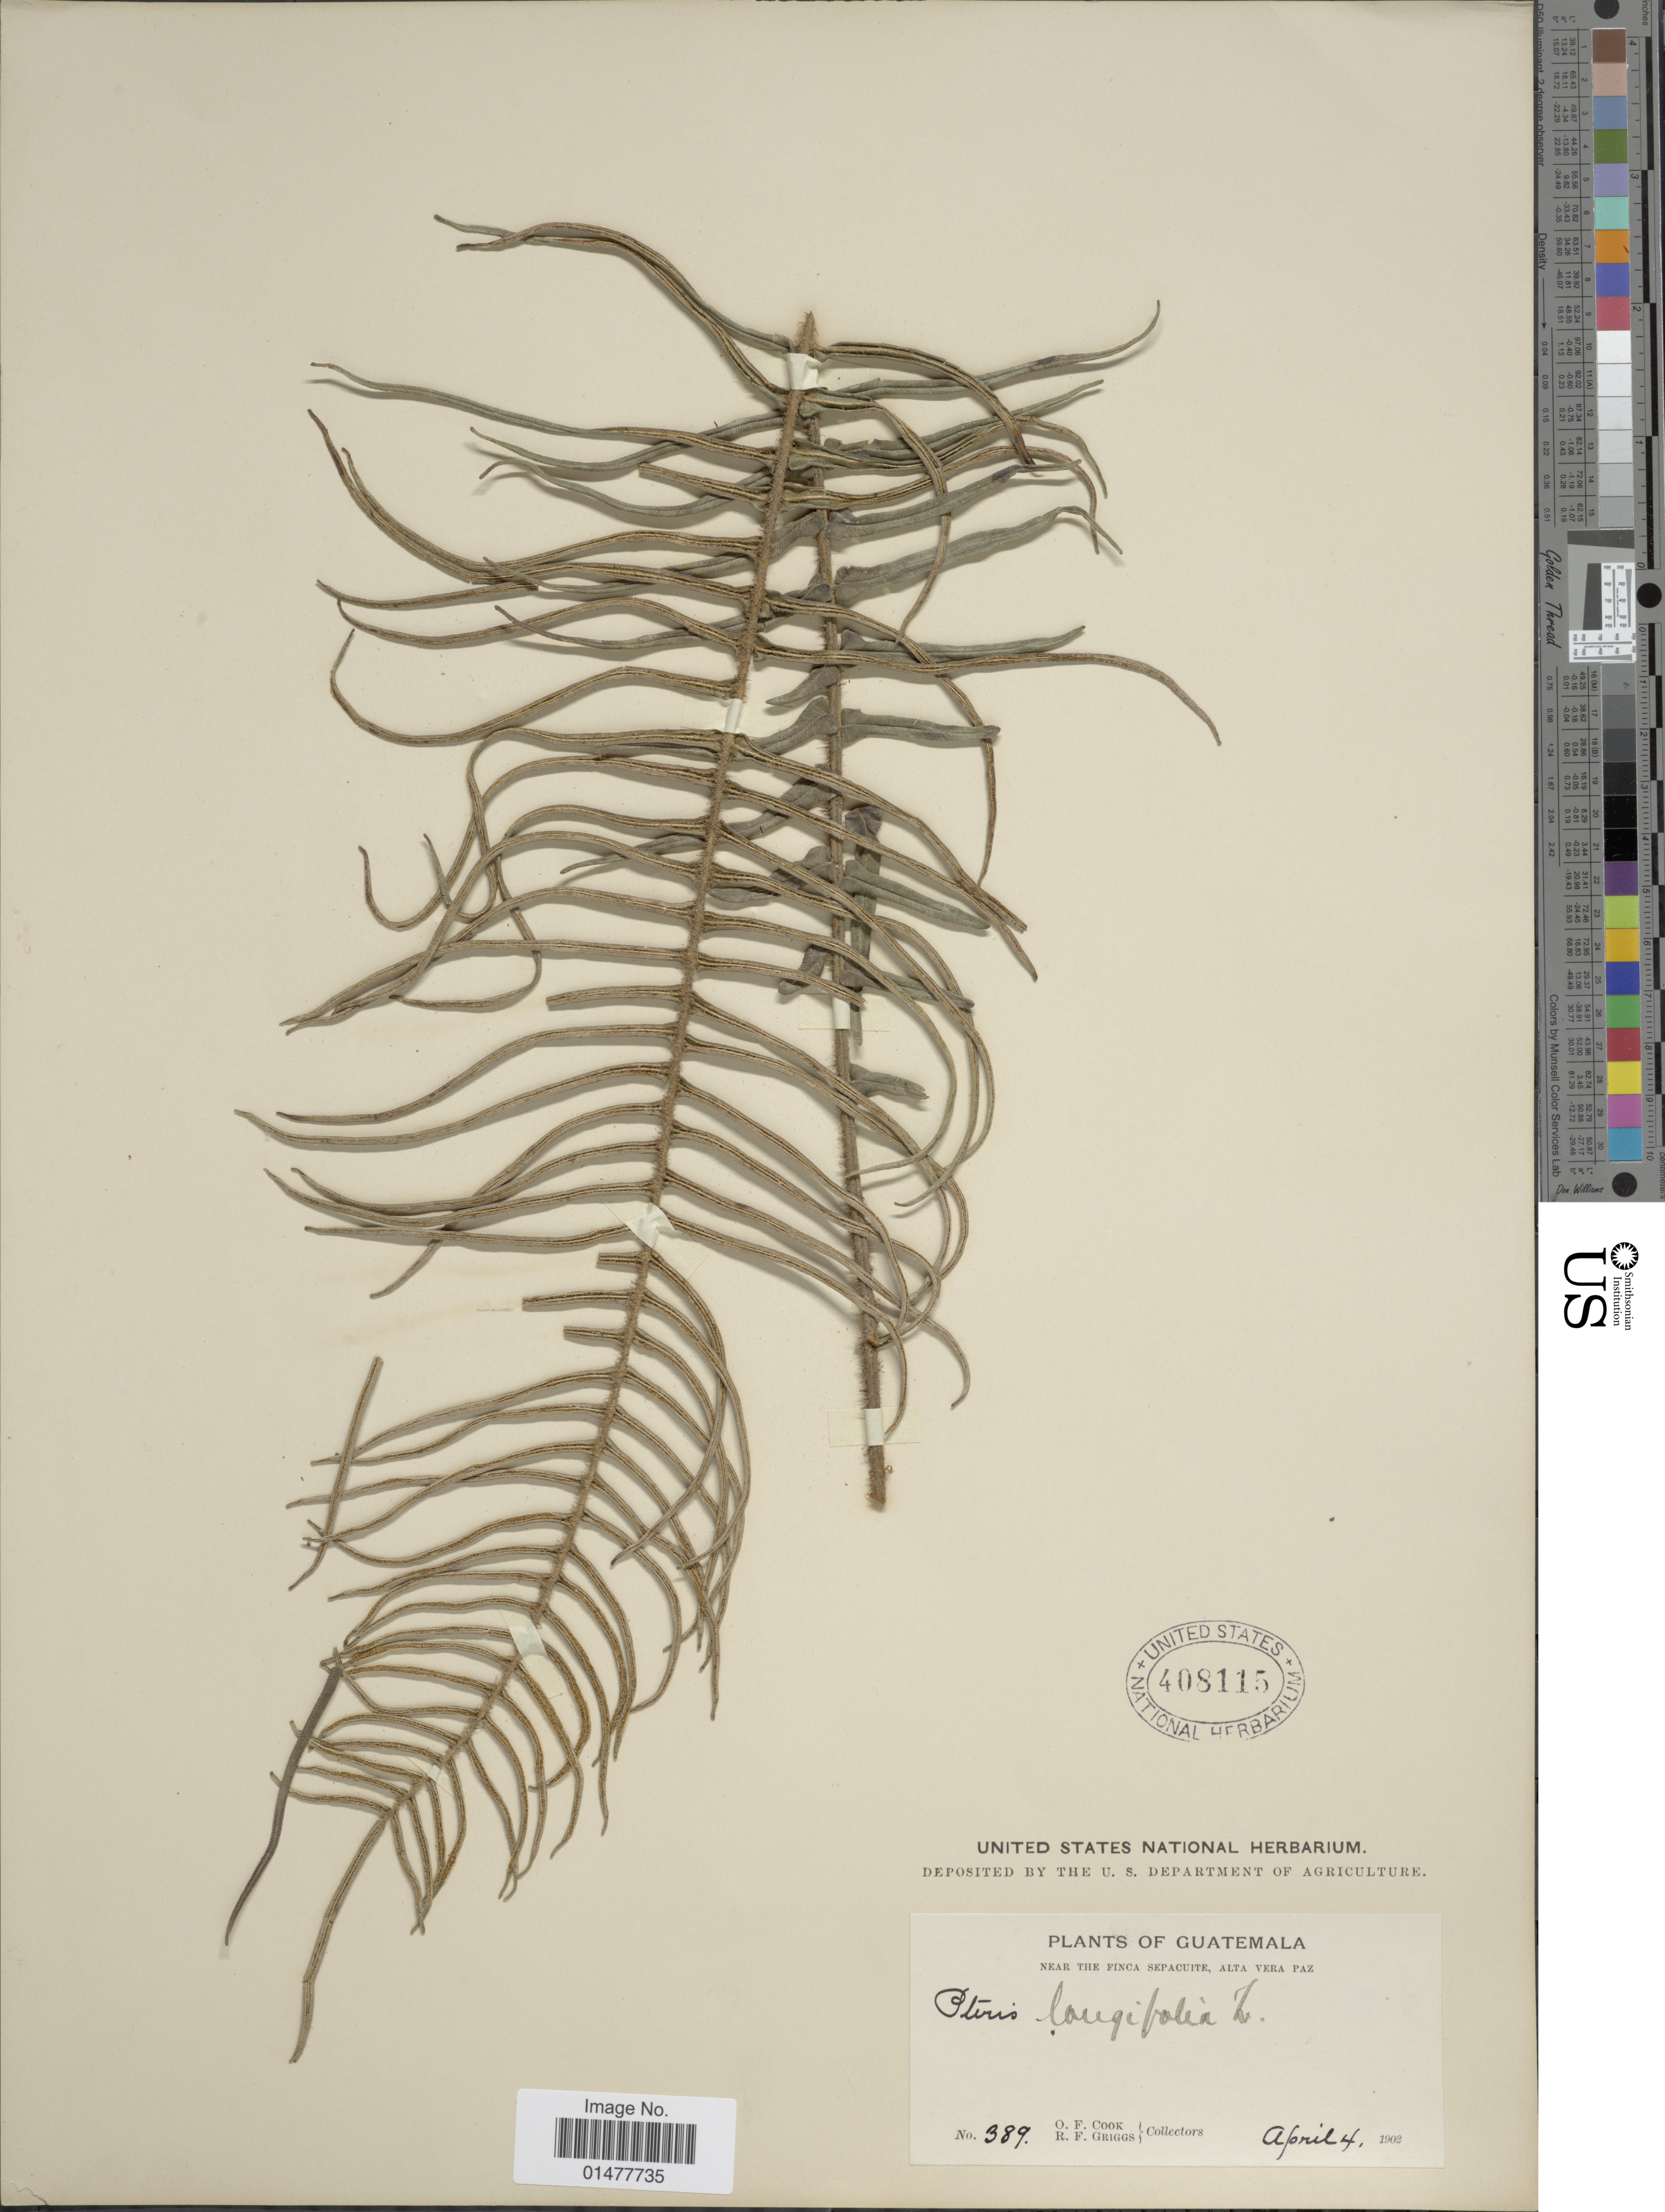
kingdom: Plantae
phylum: Tracheophyta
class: Polypodiopsida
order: Polypodiales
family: Pteridaceae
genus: Pteris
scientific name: Pteris longifolia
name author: L.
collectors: O. F. Cook & R. F. Griggs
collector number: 389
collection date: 1902-04-04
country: Guatemala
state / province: Alta Verapaz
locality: Near the Finca sepacuite.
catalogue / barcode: US 408115